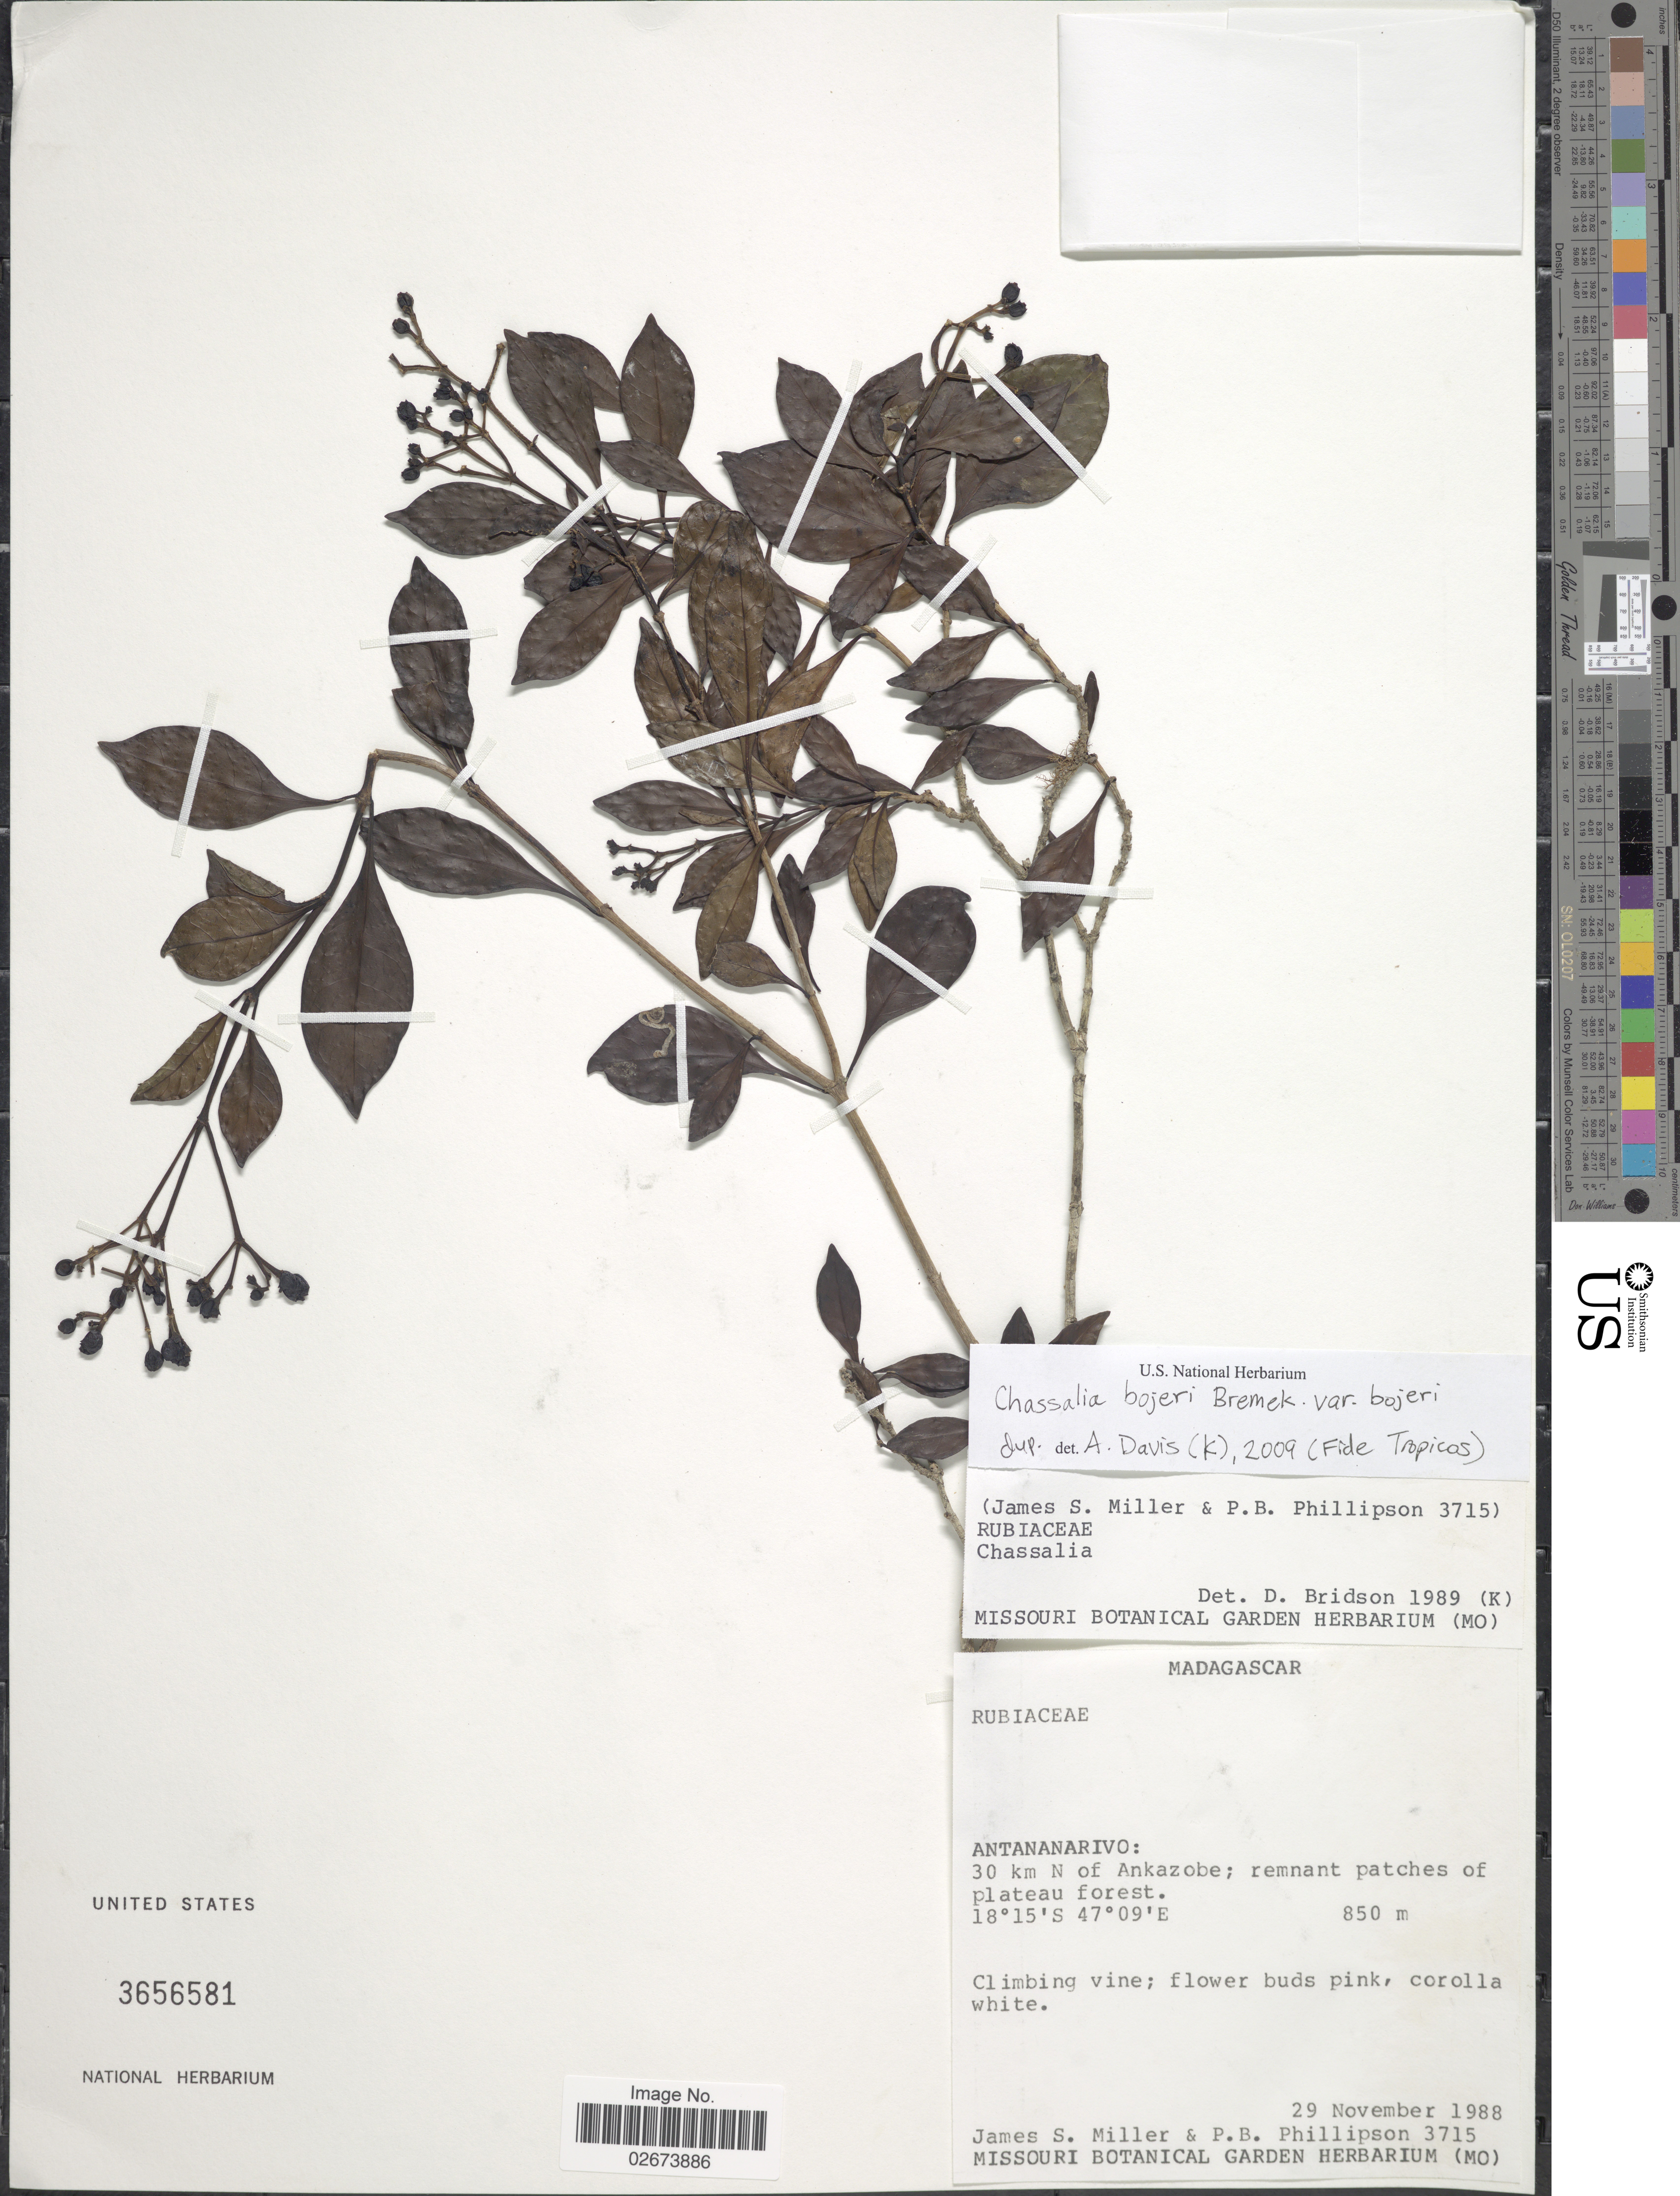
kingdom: Plantae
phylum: Tracheophyta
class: Magnoliopsida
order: Gentianales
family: Rubiaceae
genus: Chassalia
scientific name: Chassalia bojeri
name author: Bremek.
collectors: J. S. Miller & P. B. Phillipson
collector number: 3715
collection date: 1988-11-29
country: Madagascar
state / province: Analamanga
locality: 30 km N of Ankazobe; remnant patches of plateau forest.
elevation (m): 850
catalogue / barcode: US 3656581